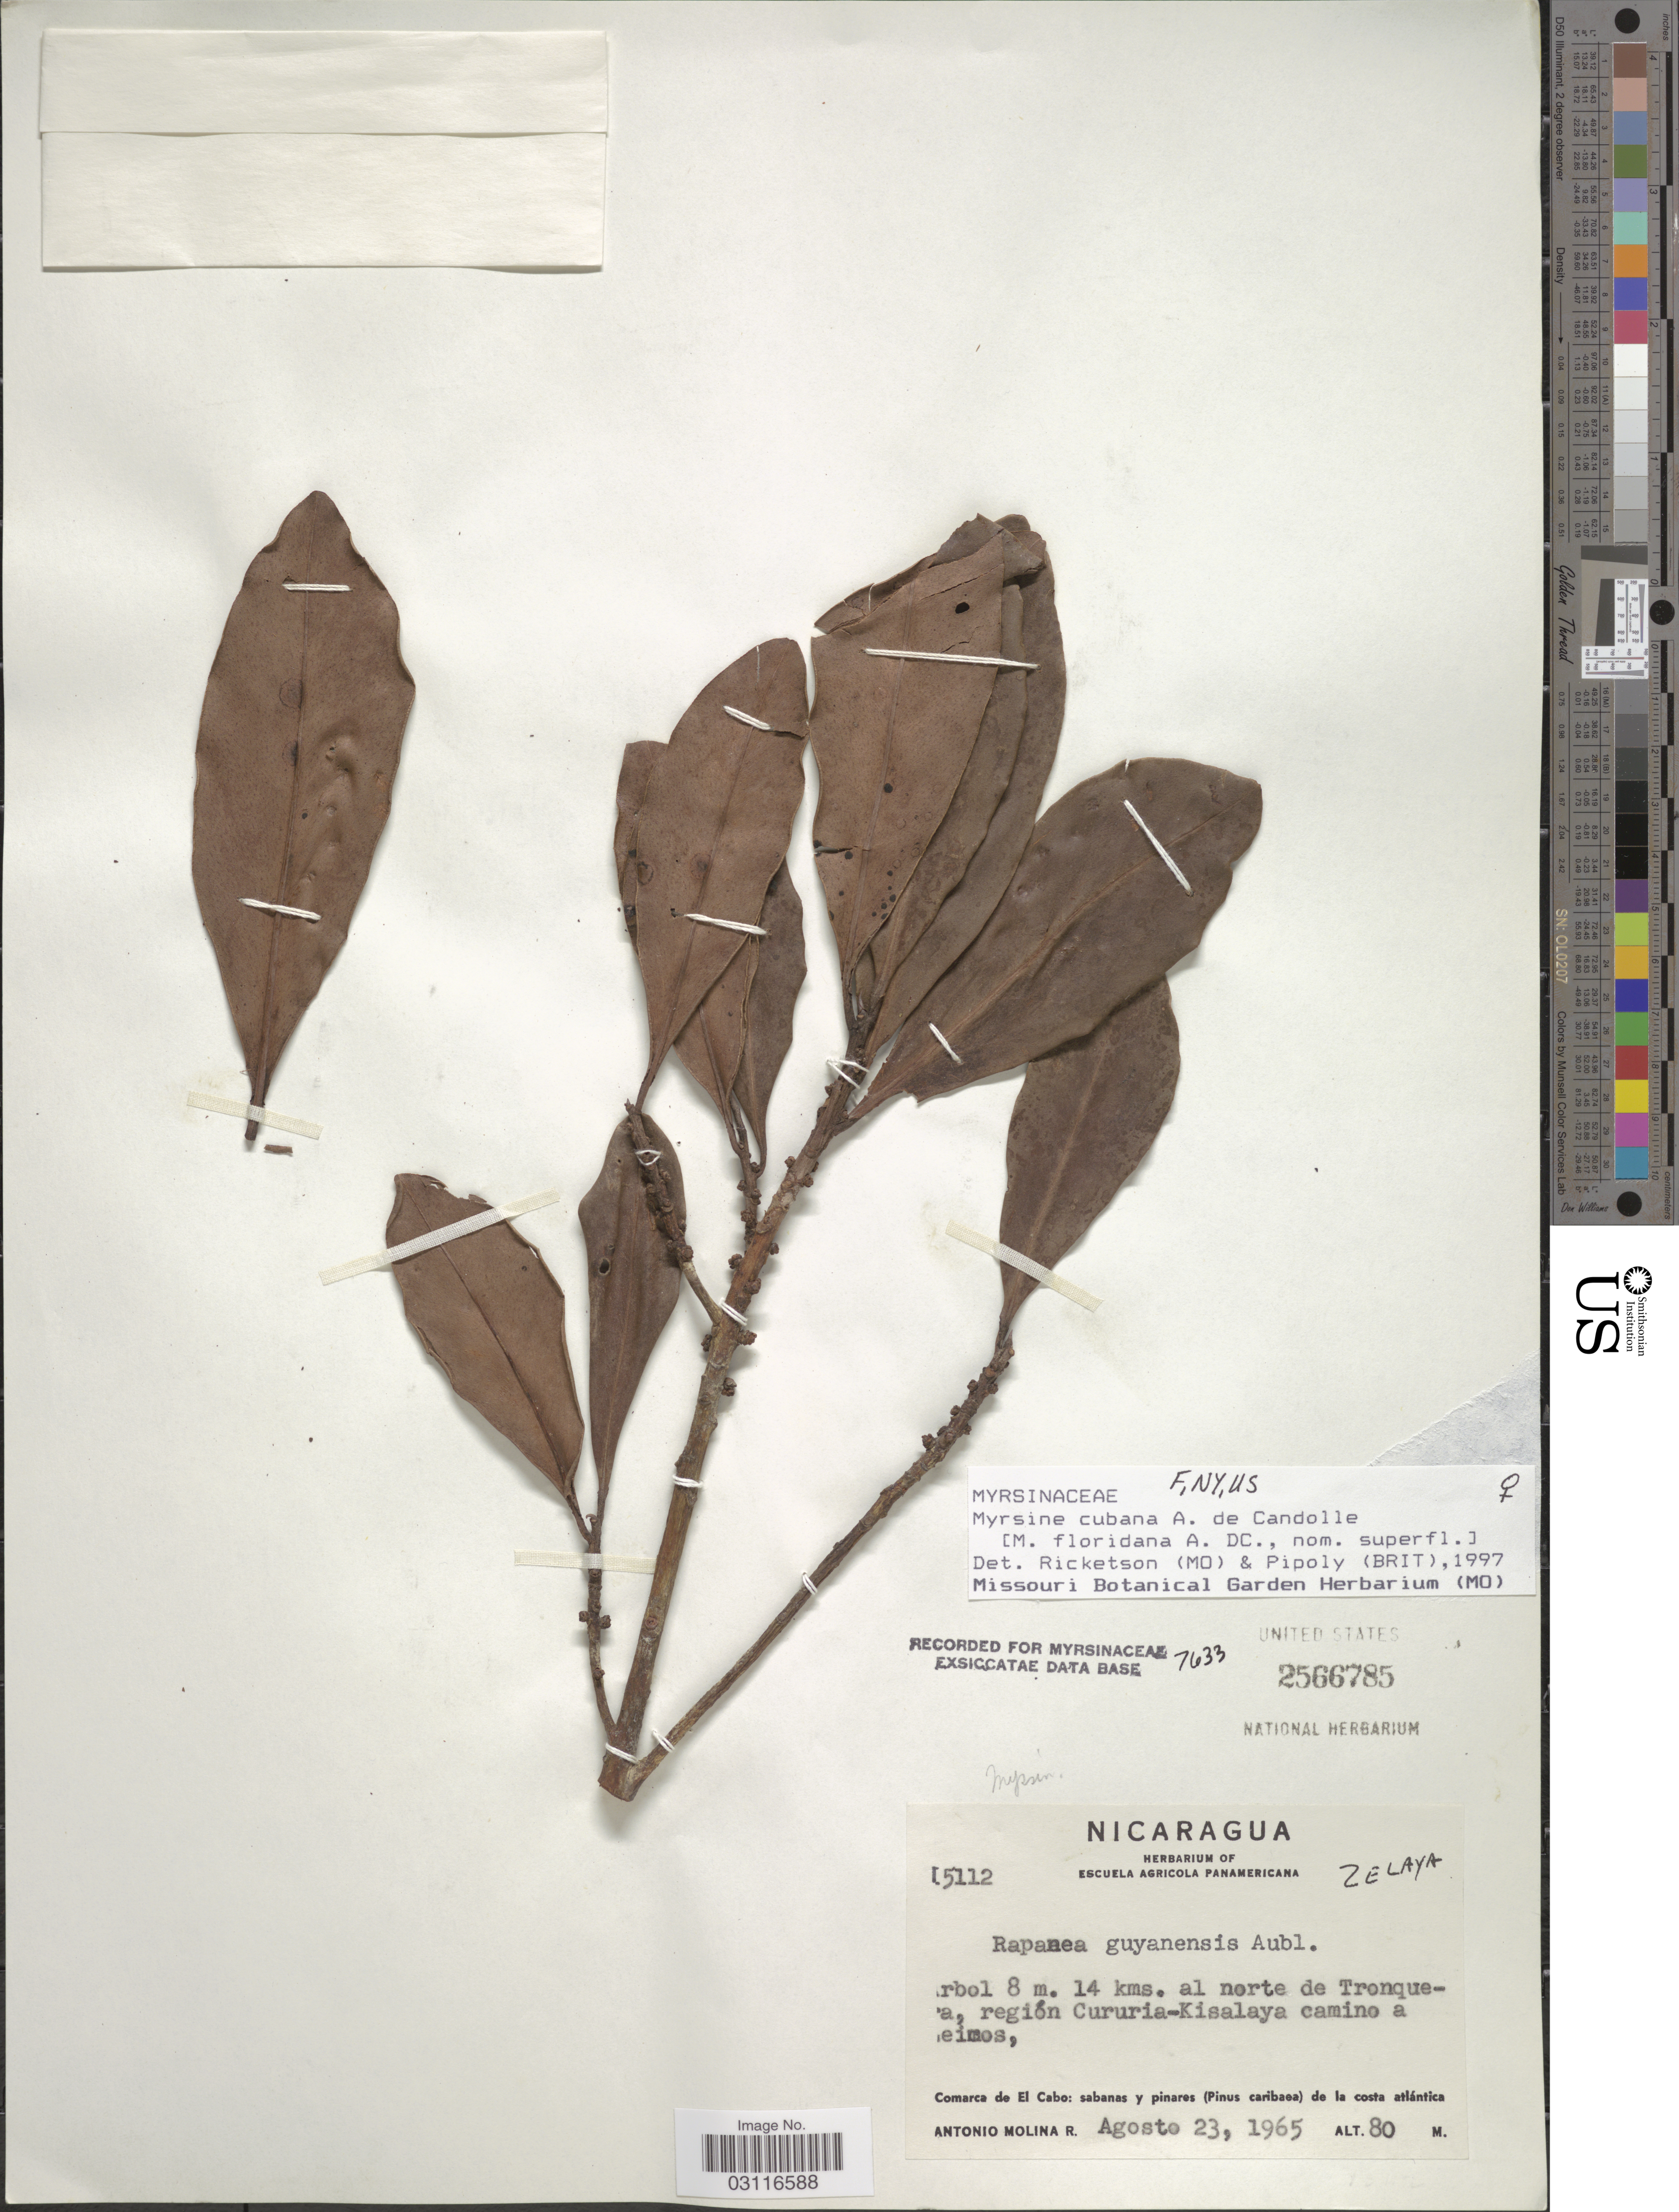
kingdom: Plantae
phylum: Tracheophyta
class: Magnoliopsida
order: Ericales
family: Primulaceae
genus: Myrsine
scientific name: Myrsine cubana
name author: A. DC.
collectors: A. Molina R.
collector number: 15112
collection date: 1965-08-23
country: Nicaragua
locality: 14 kms. al norte de Tronquera, región Cururia-Kisalaya camino a [illegible text]eimos, Comarca de El Cabo: sabanas y pinares (Pinus caribaea) de la costa atlántica.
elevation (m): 80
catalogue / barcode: US 2566785